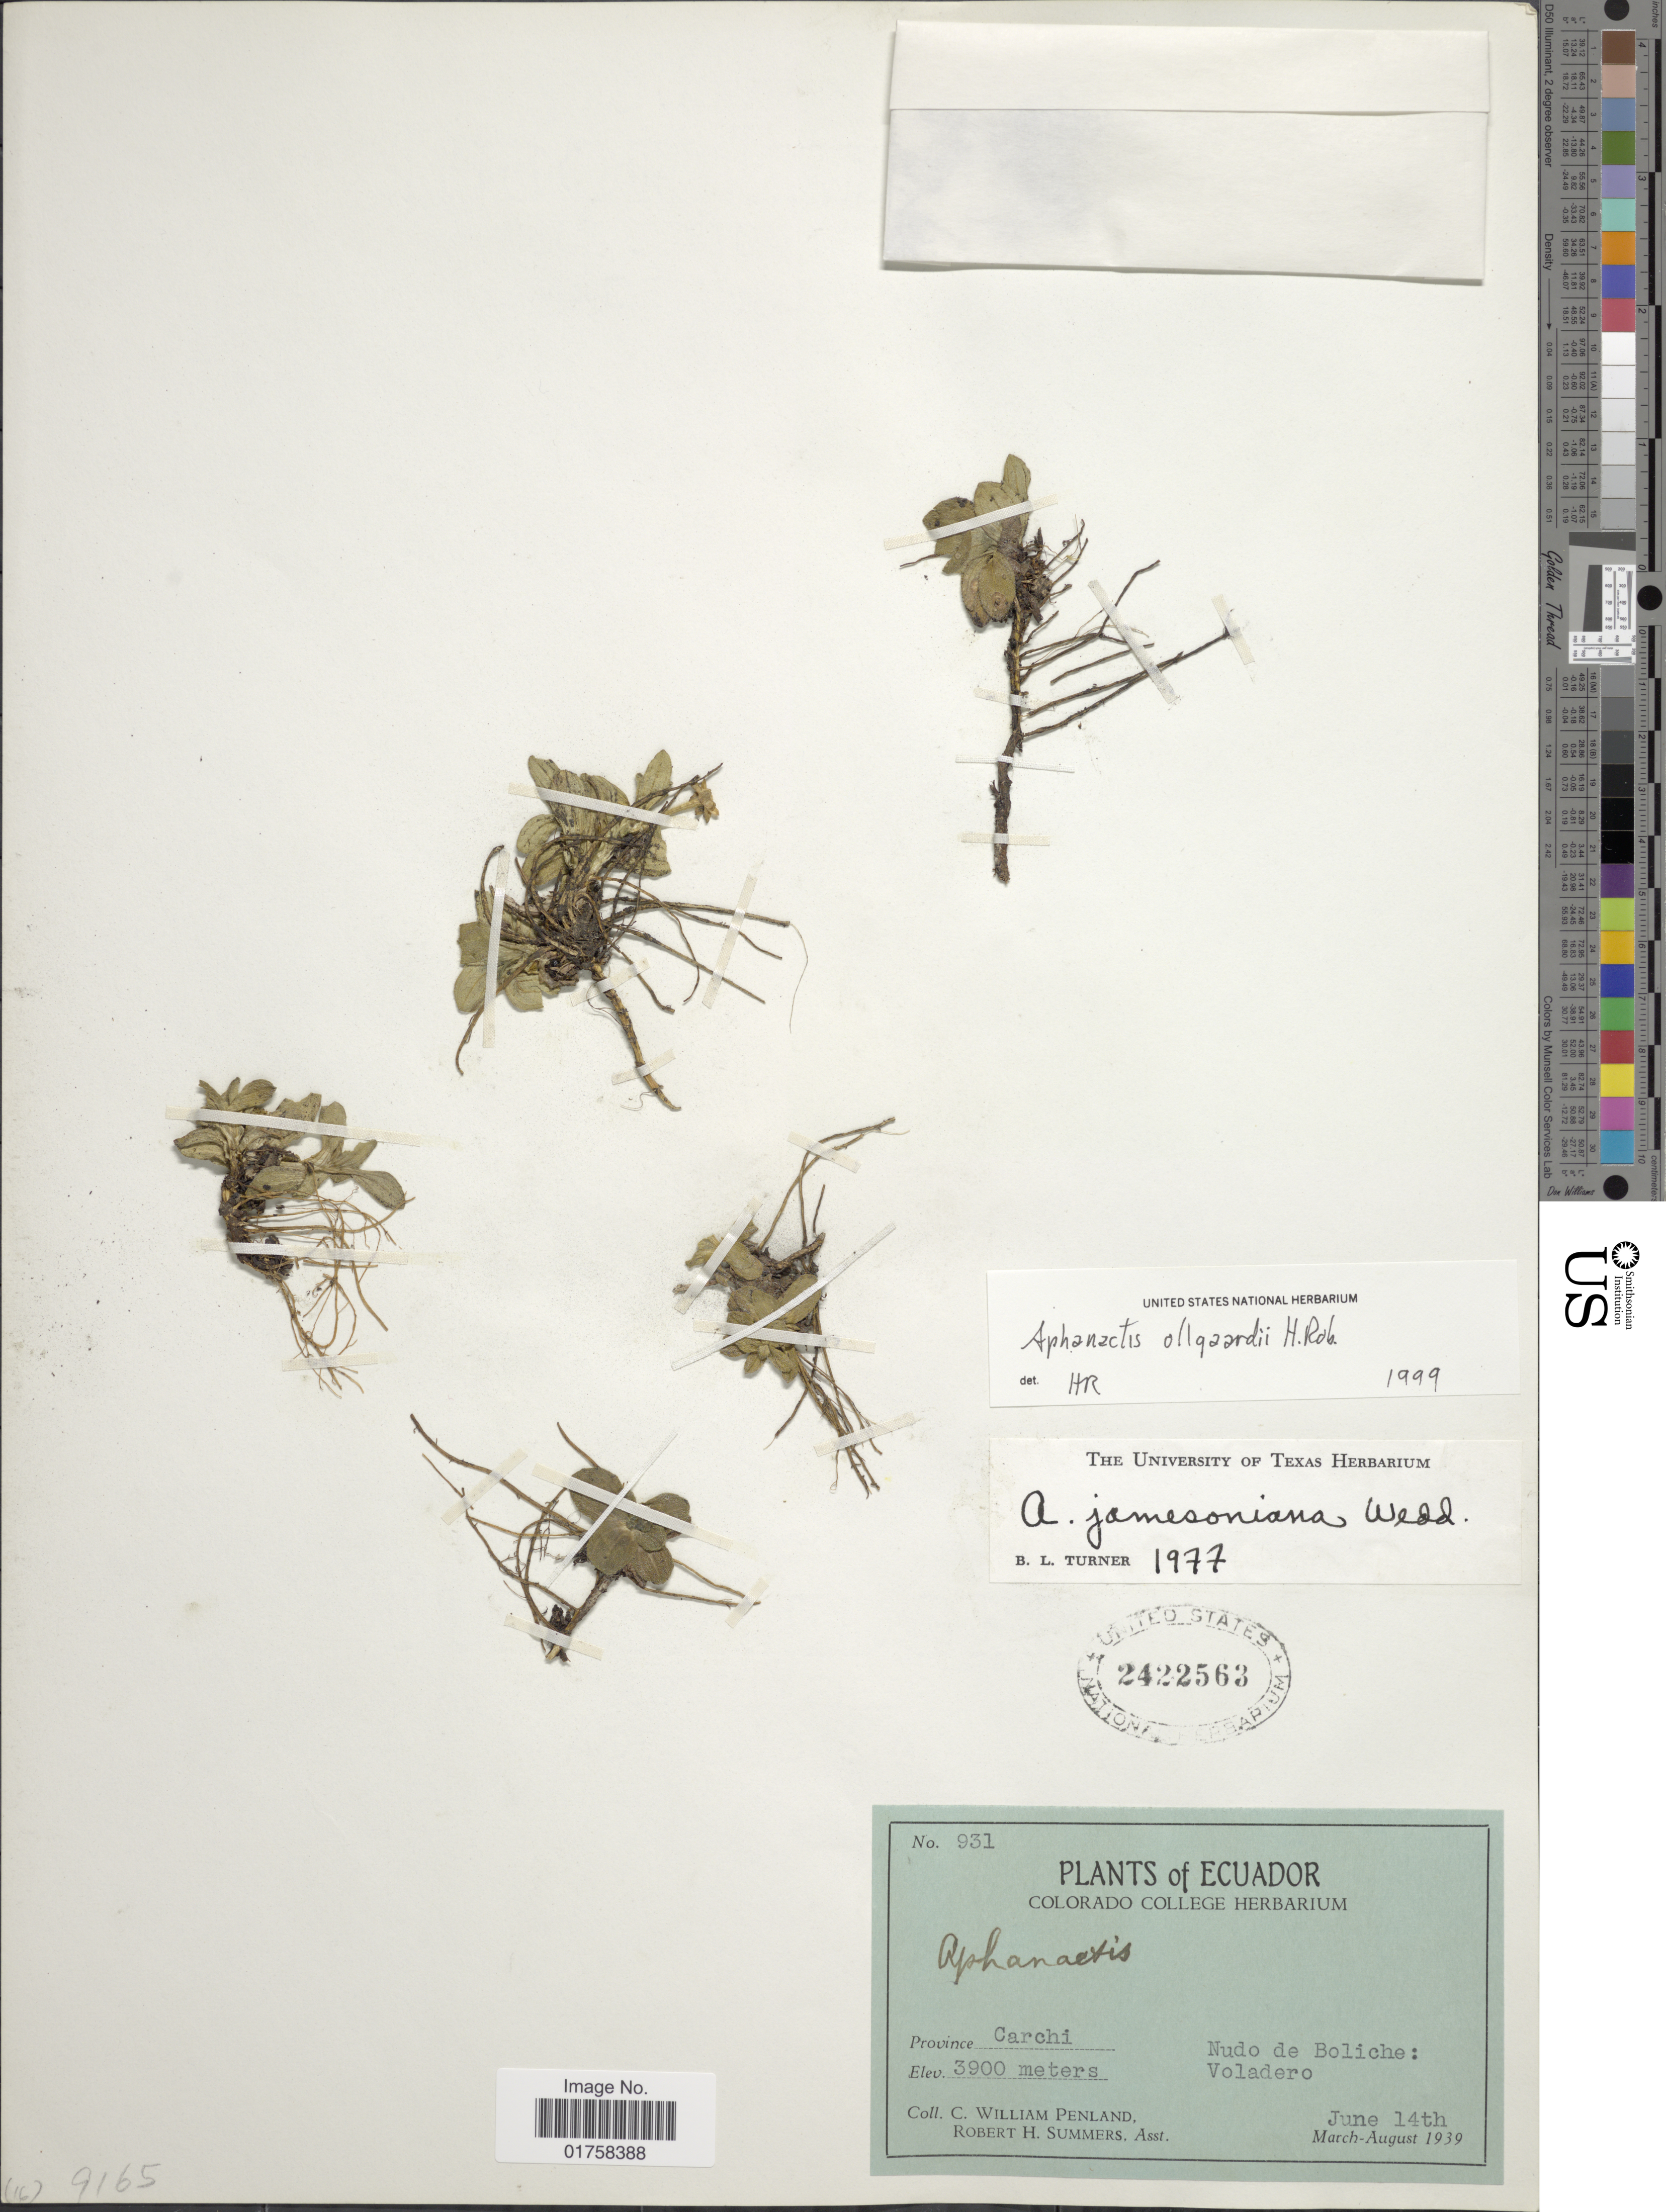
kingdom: Plantae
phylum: Tracheophyta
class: Magnoliopsida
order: Asterales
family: Asteraceae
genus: Aphanactis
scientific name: Aphanactis ollgaardii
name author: H. Rob.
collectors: C. W. Penland & R. Summers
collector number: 931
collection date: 1939-06-14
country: Ecuador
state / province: Carchi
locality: Ecuador. Province Carchi. Nudo de Boliche: Voladero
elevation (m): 3900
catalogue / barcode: US 2422563